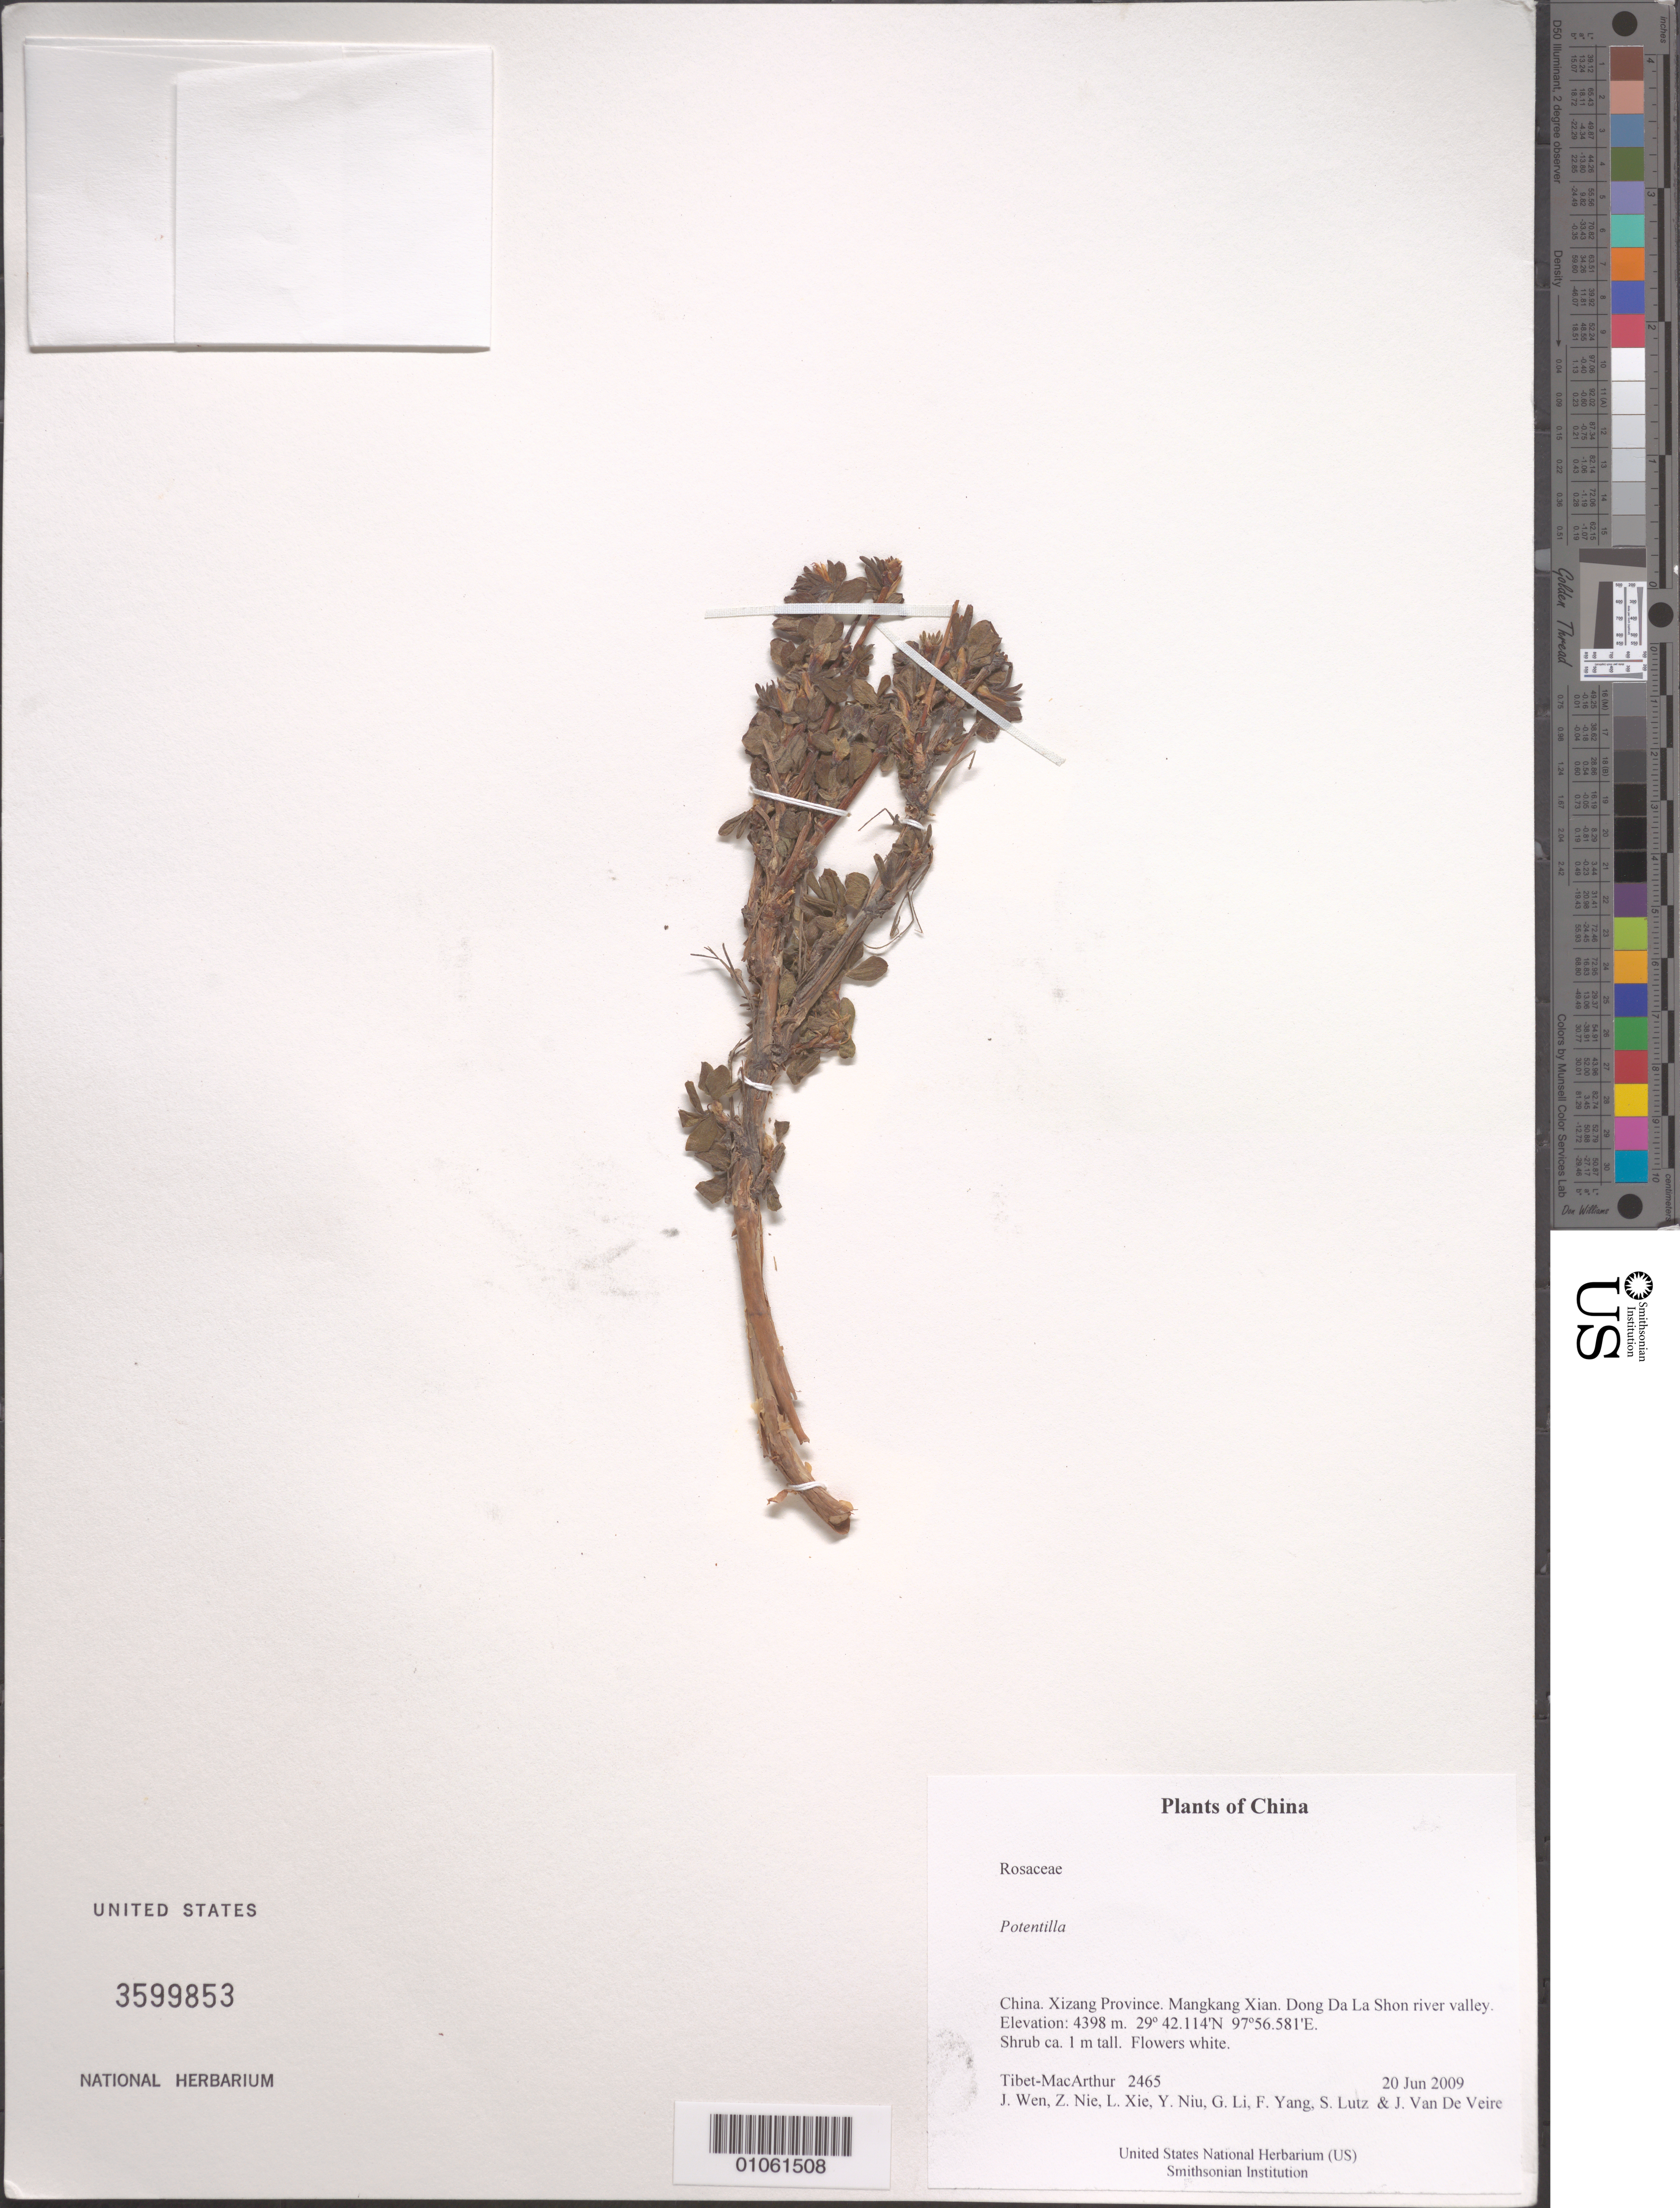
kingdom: Plantae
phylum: Tracheophyta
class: Magnoliopsida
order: Rosales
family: Rosaceae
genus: Potentilla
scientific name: Potentilla sp.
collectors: Tibet-MacArthur, J. Wen, Z. Nie, L. Xie, Y. Niu, G. Li, F. Yang, S. Lutz & J. Van De Veire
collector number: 2465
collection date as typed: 20 Jun 2009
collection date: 2009-06-20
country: China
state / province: Xizang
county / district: Mangkang Xian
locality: Dong Da La Shon river valley.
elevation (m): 4398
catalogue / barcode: US 3599853